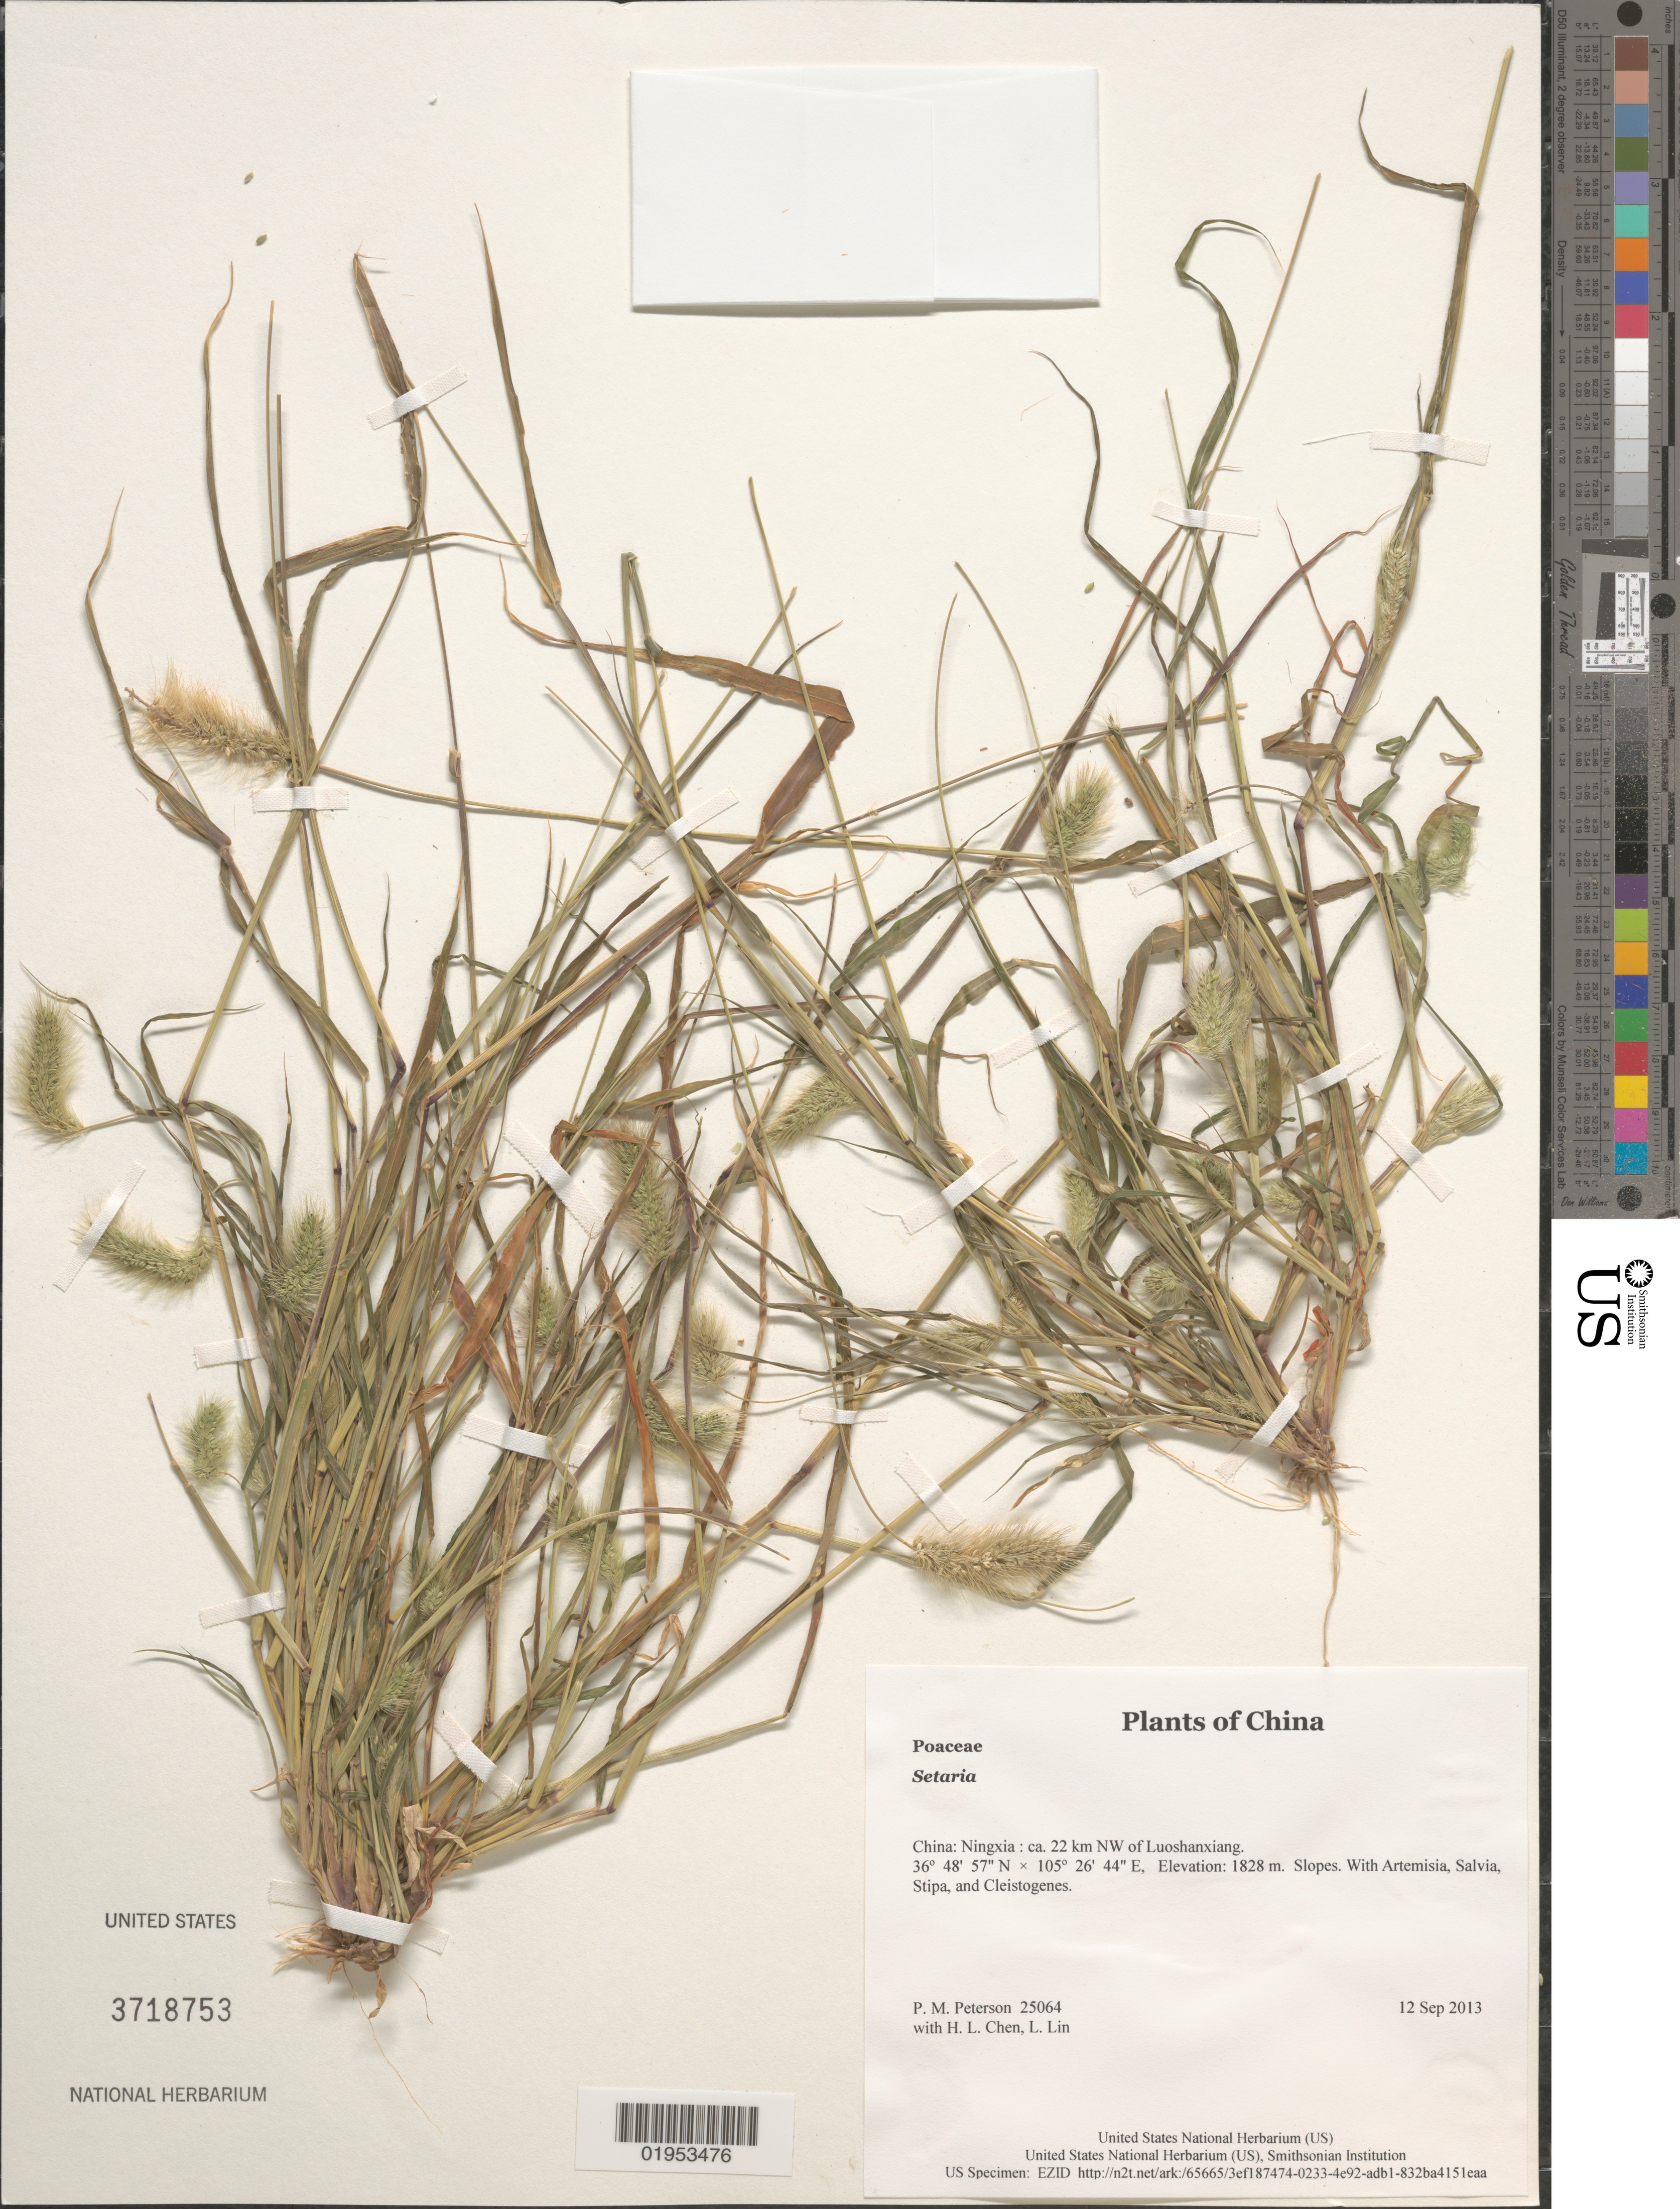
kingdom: Plantae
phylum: Tracheophyta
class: Liliopsida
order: Poales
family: Poaceae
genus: Setaria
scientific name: Setaria sp.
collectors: P. M. Peterson, H. L. Chen & L. Lin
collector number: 25064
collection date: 2013-09-12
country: China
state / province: Ningxia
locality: ca. 22 km NW of Luoshanxiang.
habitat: Slopes.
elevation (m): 1828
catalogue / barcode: US 3718753